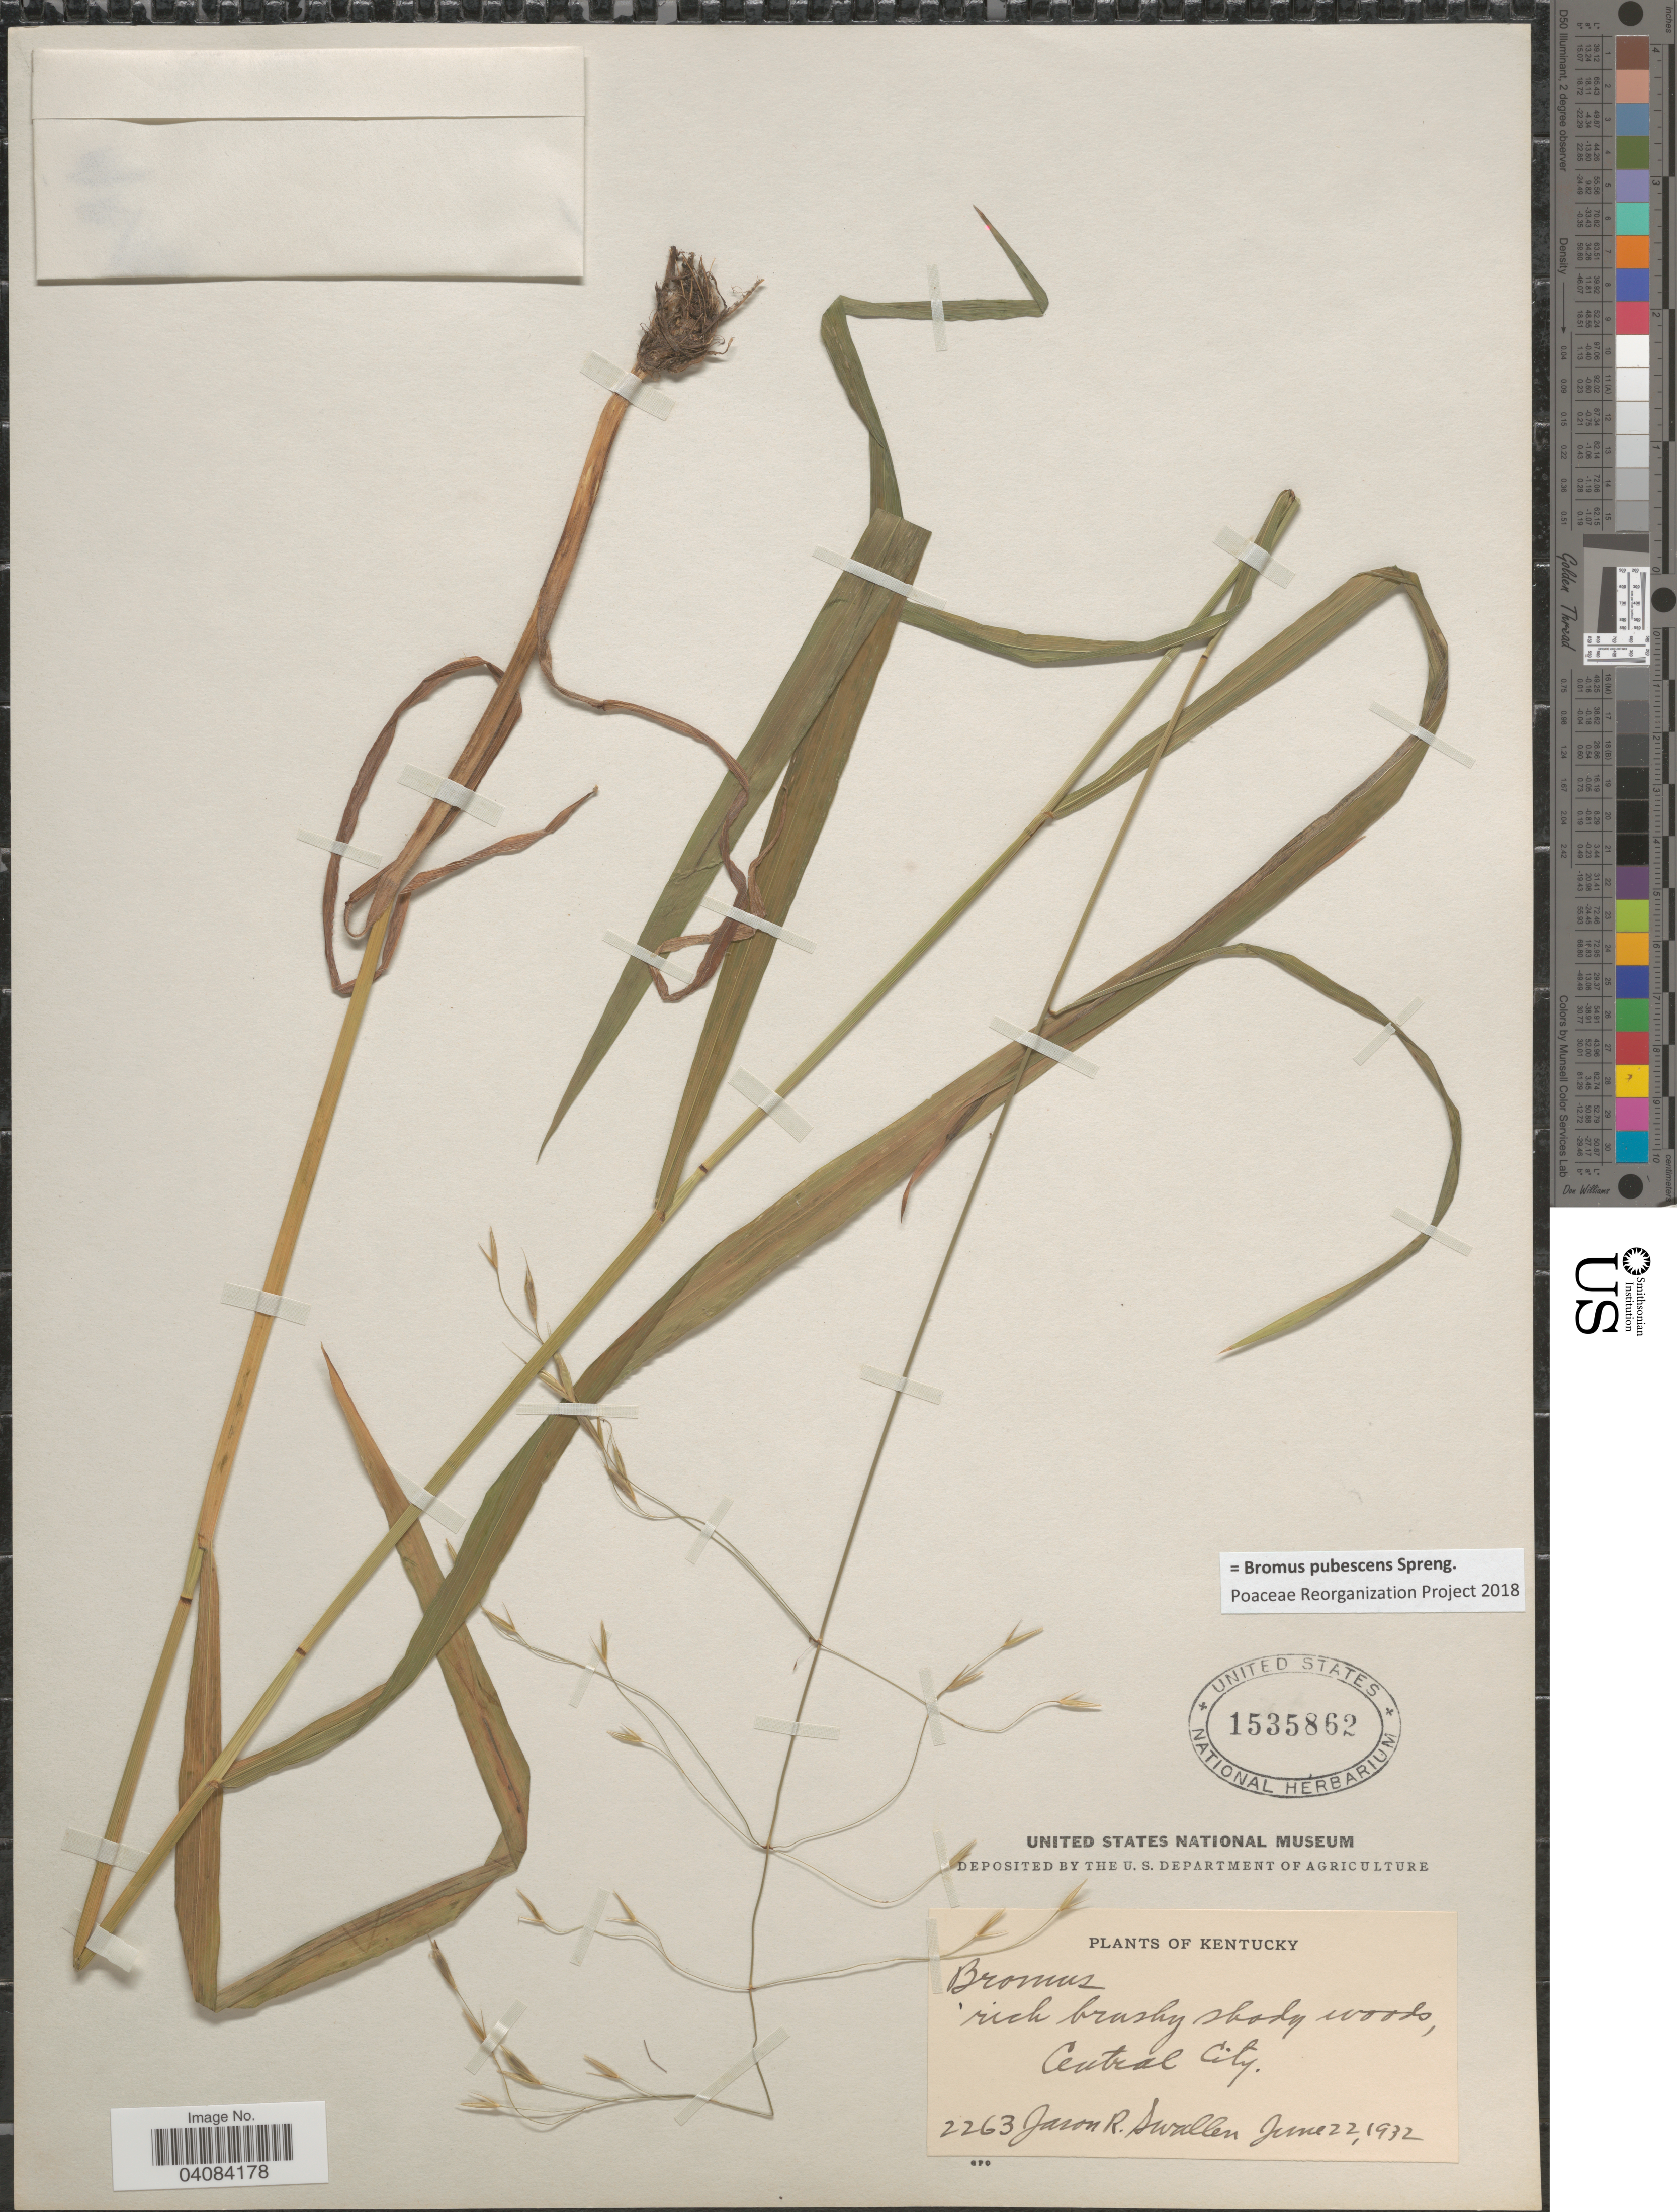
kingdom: Plantae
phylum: Tracheophyta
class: Liliopsida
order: Poales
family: Poaceae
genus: Bromus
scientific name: Bromus pubescens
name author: Muhl. ex Willd.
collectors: J. R. Swallen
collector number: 2263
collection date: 1932-06-22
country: United States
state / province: Kentucky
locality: Central City.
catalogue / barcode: US 1535862